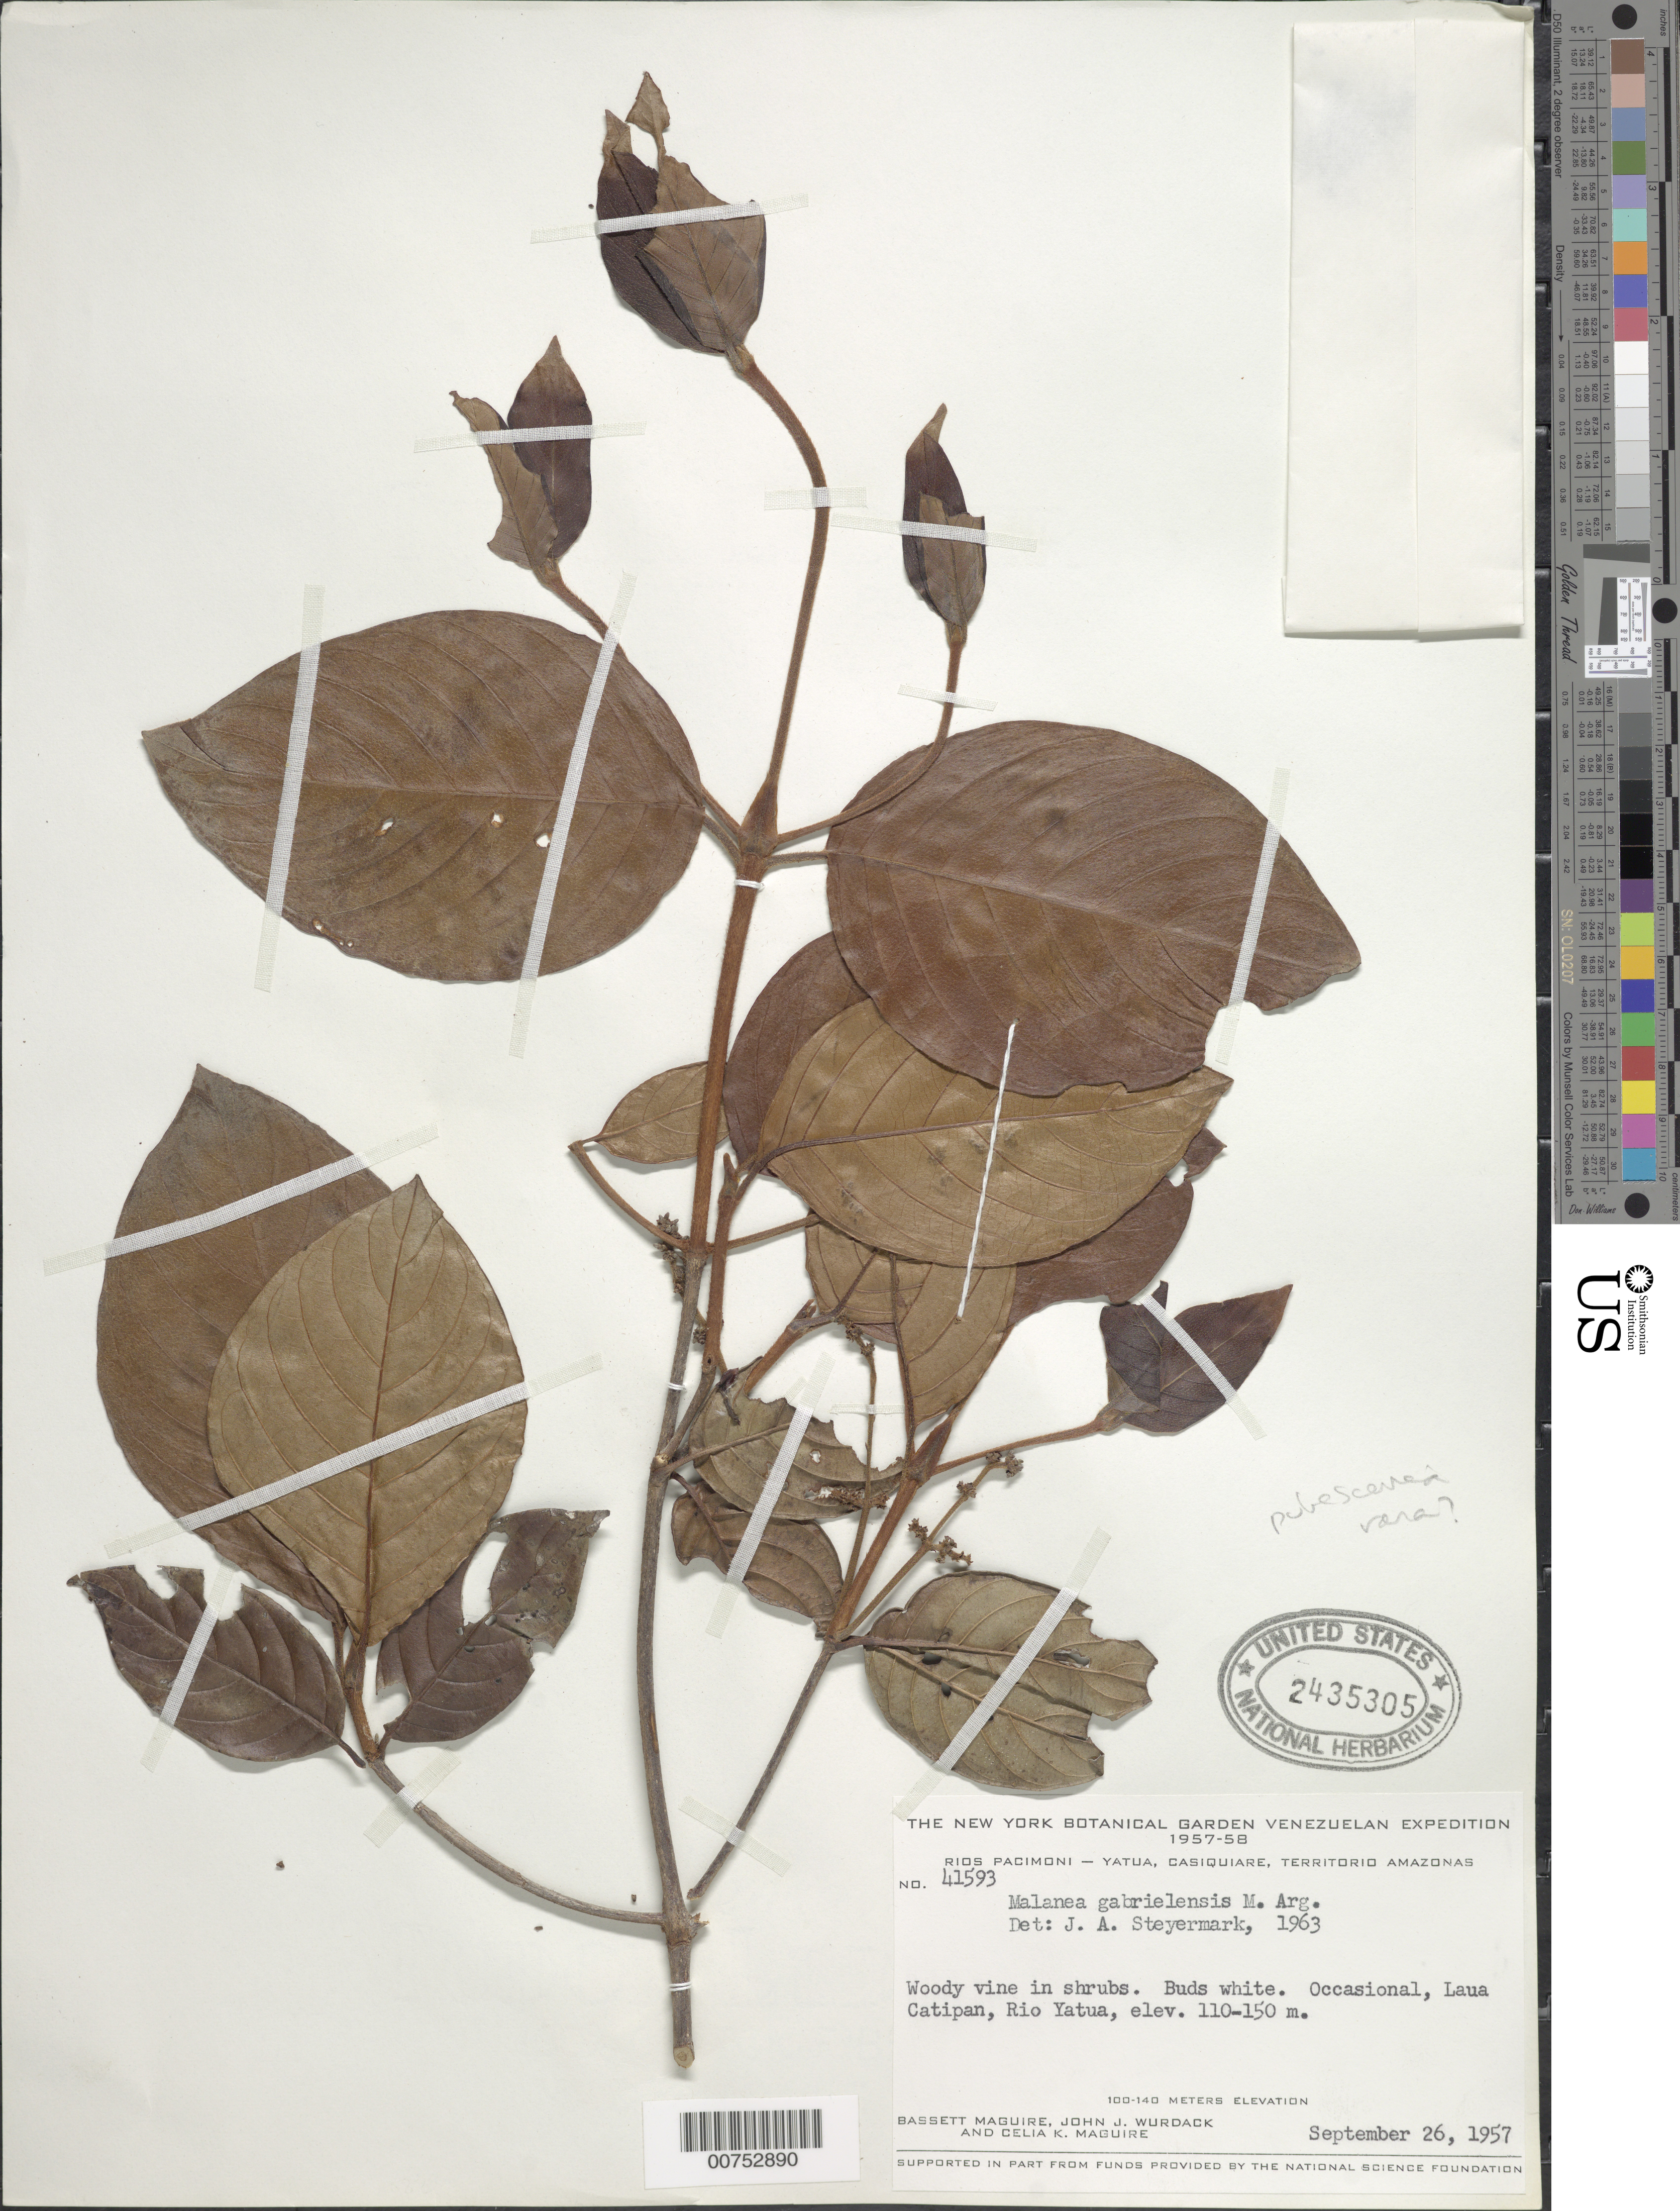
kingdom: Plantae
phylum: Tracheophyta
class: Magnoliopsida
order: Gentianales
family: Rubiaceae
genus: Malanea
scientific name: Malanea gabrielensis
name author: Müll. Arg.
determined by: Steyermark, Julian A., (VEN)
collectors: B. Maguire, J. J. Wurdack & C. K. Maguire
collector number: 41593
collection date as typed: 26-Sep-57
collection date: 1957-09-26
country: Venezuela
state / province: Amazonas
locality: Laja Catipan, Río Yatua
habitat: In shrubs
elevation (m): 110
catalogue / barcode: US 2435305